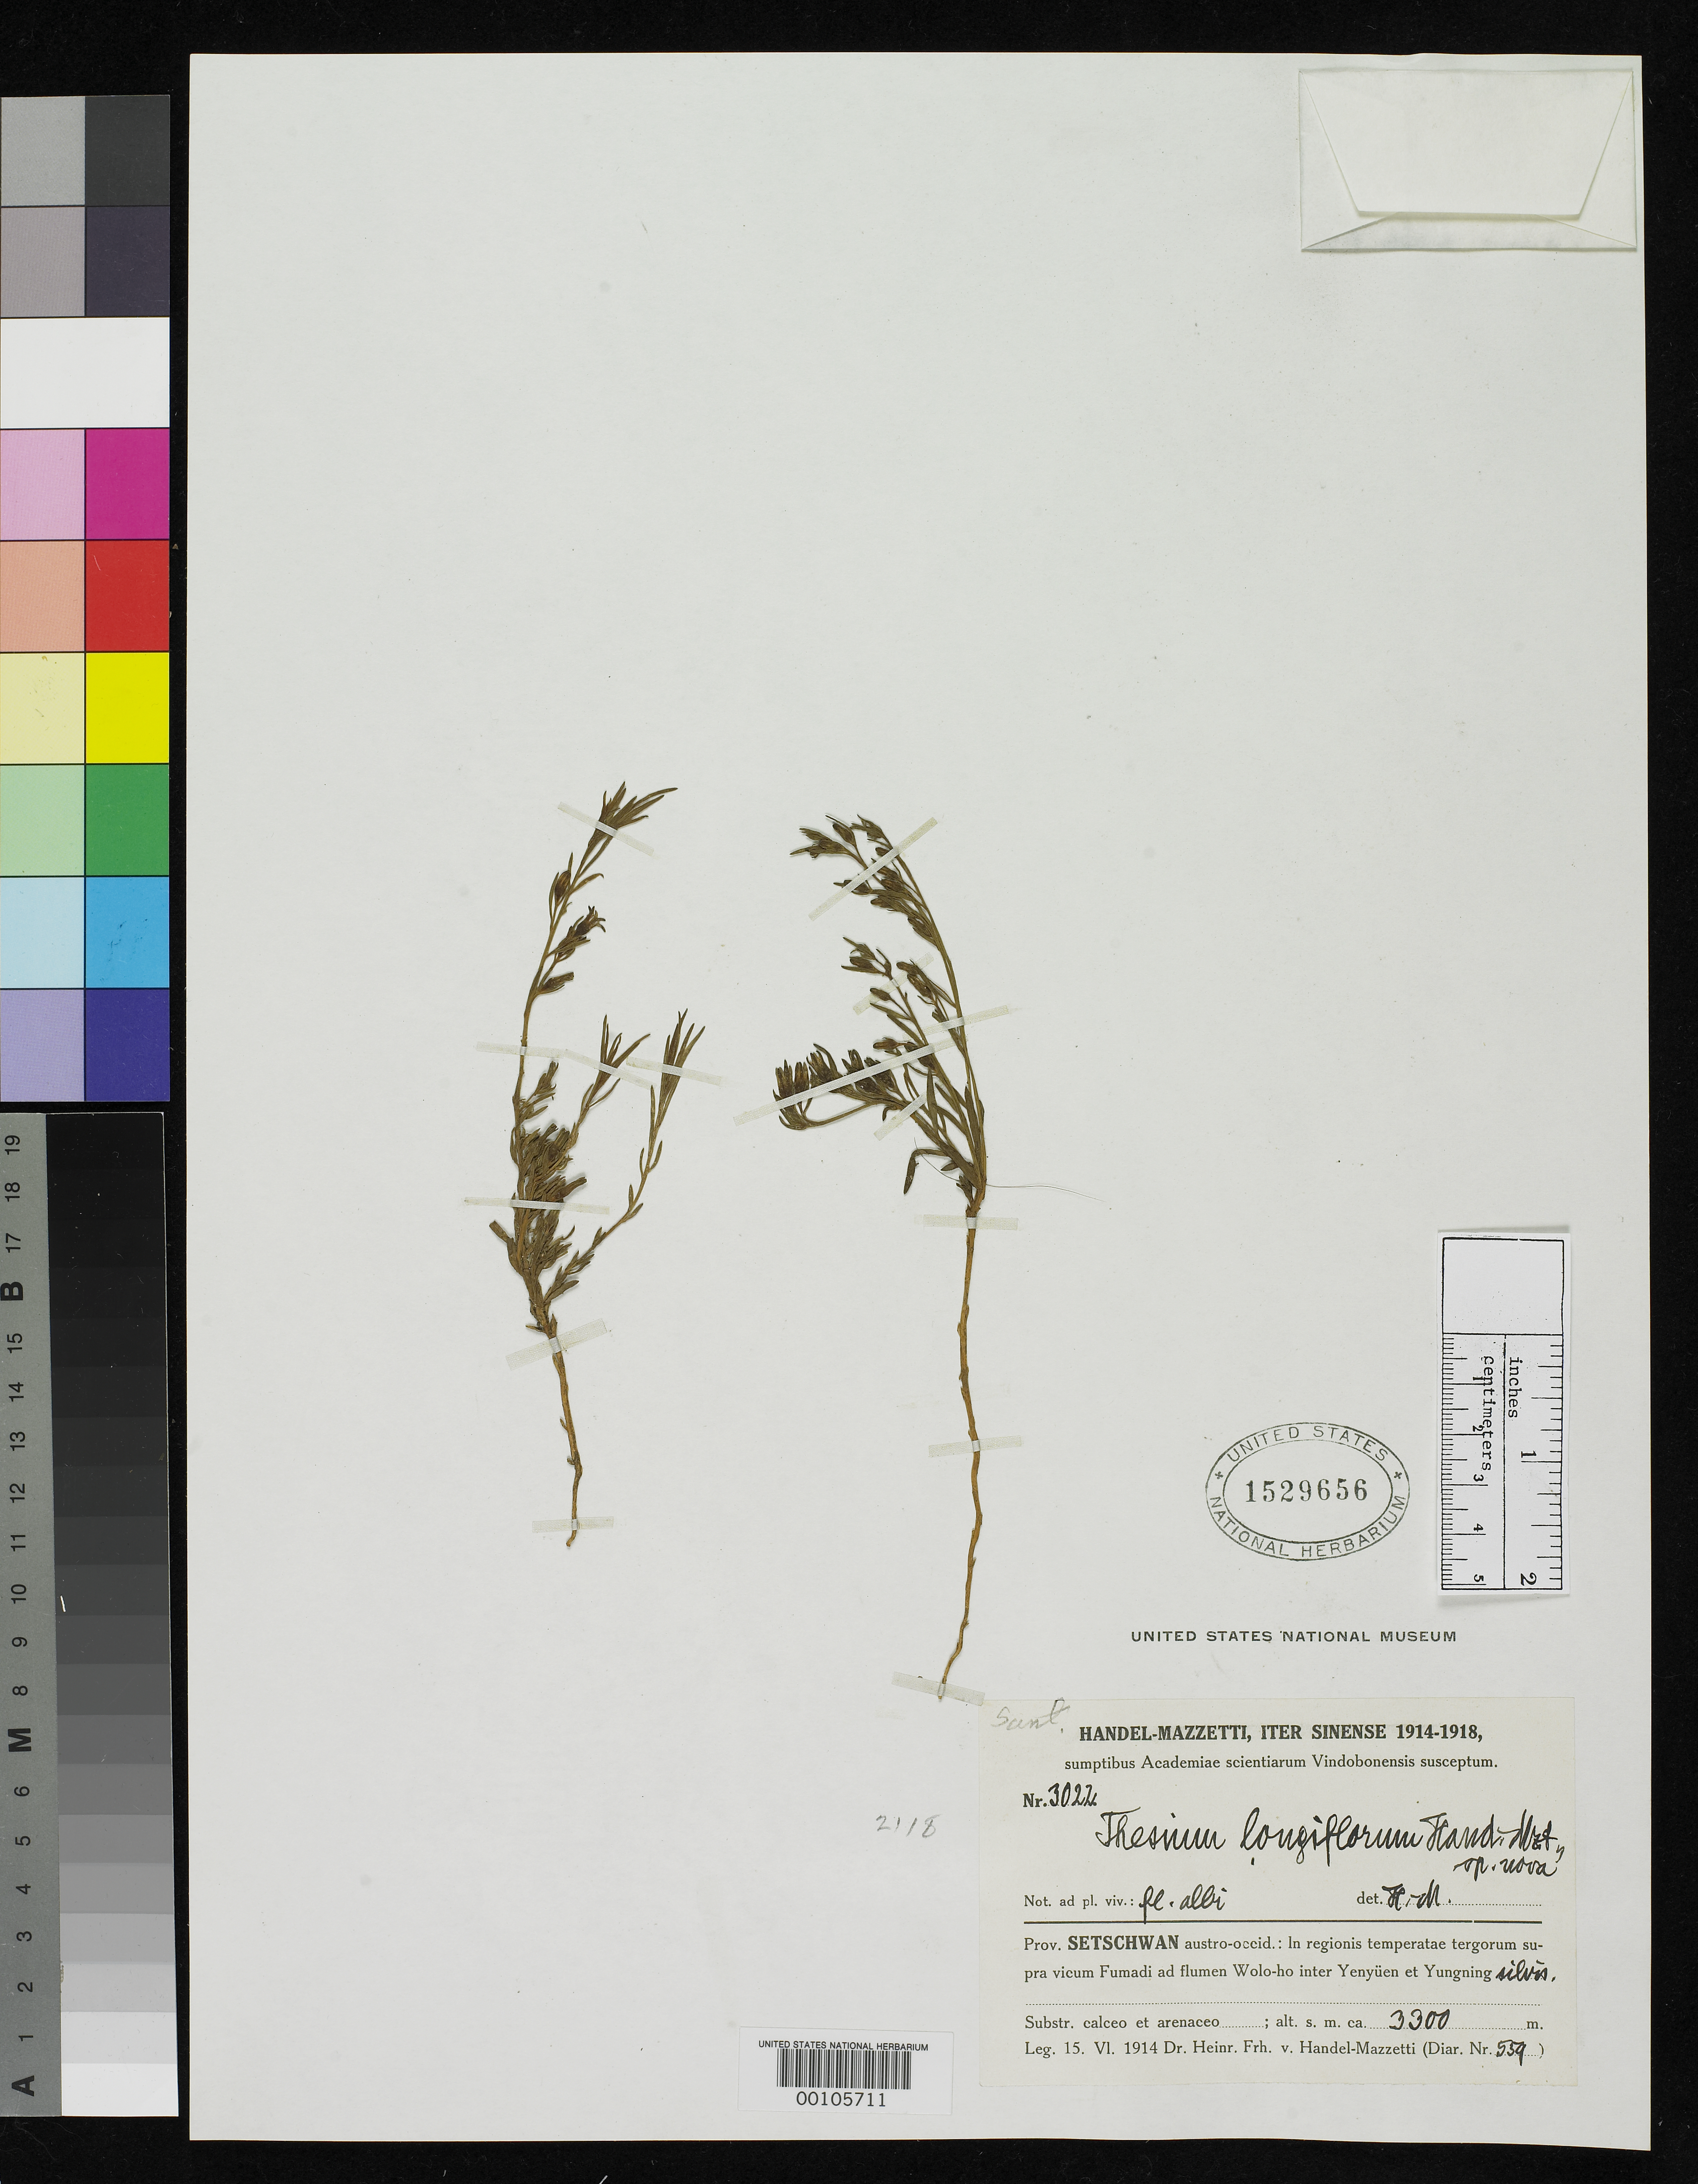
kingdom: Plantae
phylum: Tracheophyta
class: Magnoliopsida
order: Santalales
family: Thesiaceae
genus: Thesium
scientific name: Thesium longiflorum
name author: Hand.-Mazz.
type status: Isosyntype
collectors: H. Handel-Mazzetti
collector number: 3022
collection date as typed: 15 Jun 1914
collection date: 1914-06-15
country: China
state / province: Sichuan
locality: Wolo-ho, between Yenyuen and Yungning.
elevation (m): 3300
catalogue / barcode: US 1529656